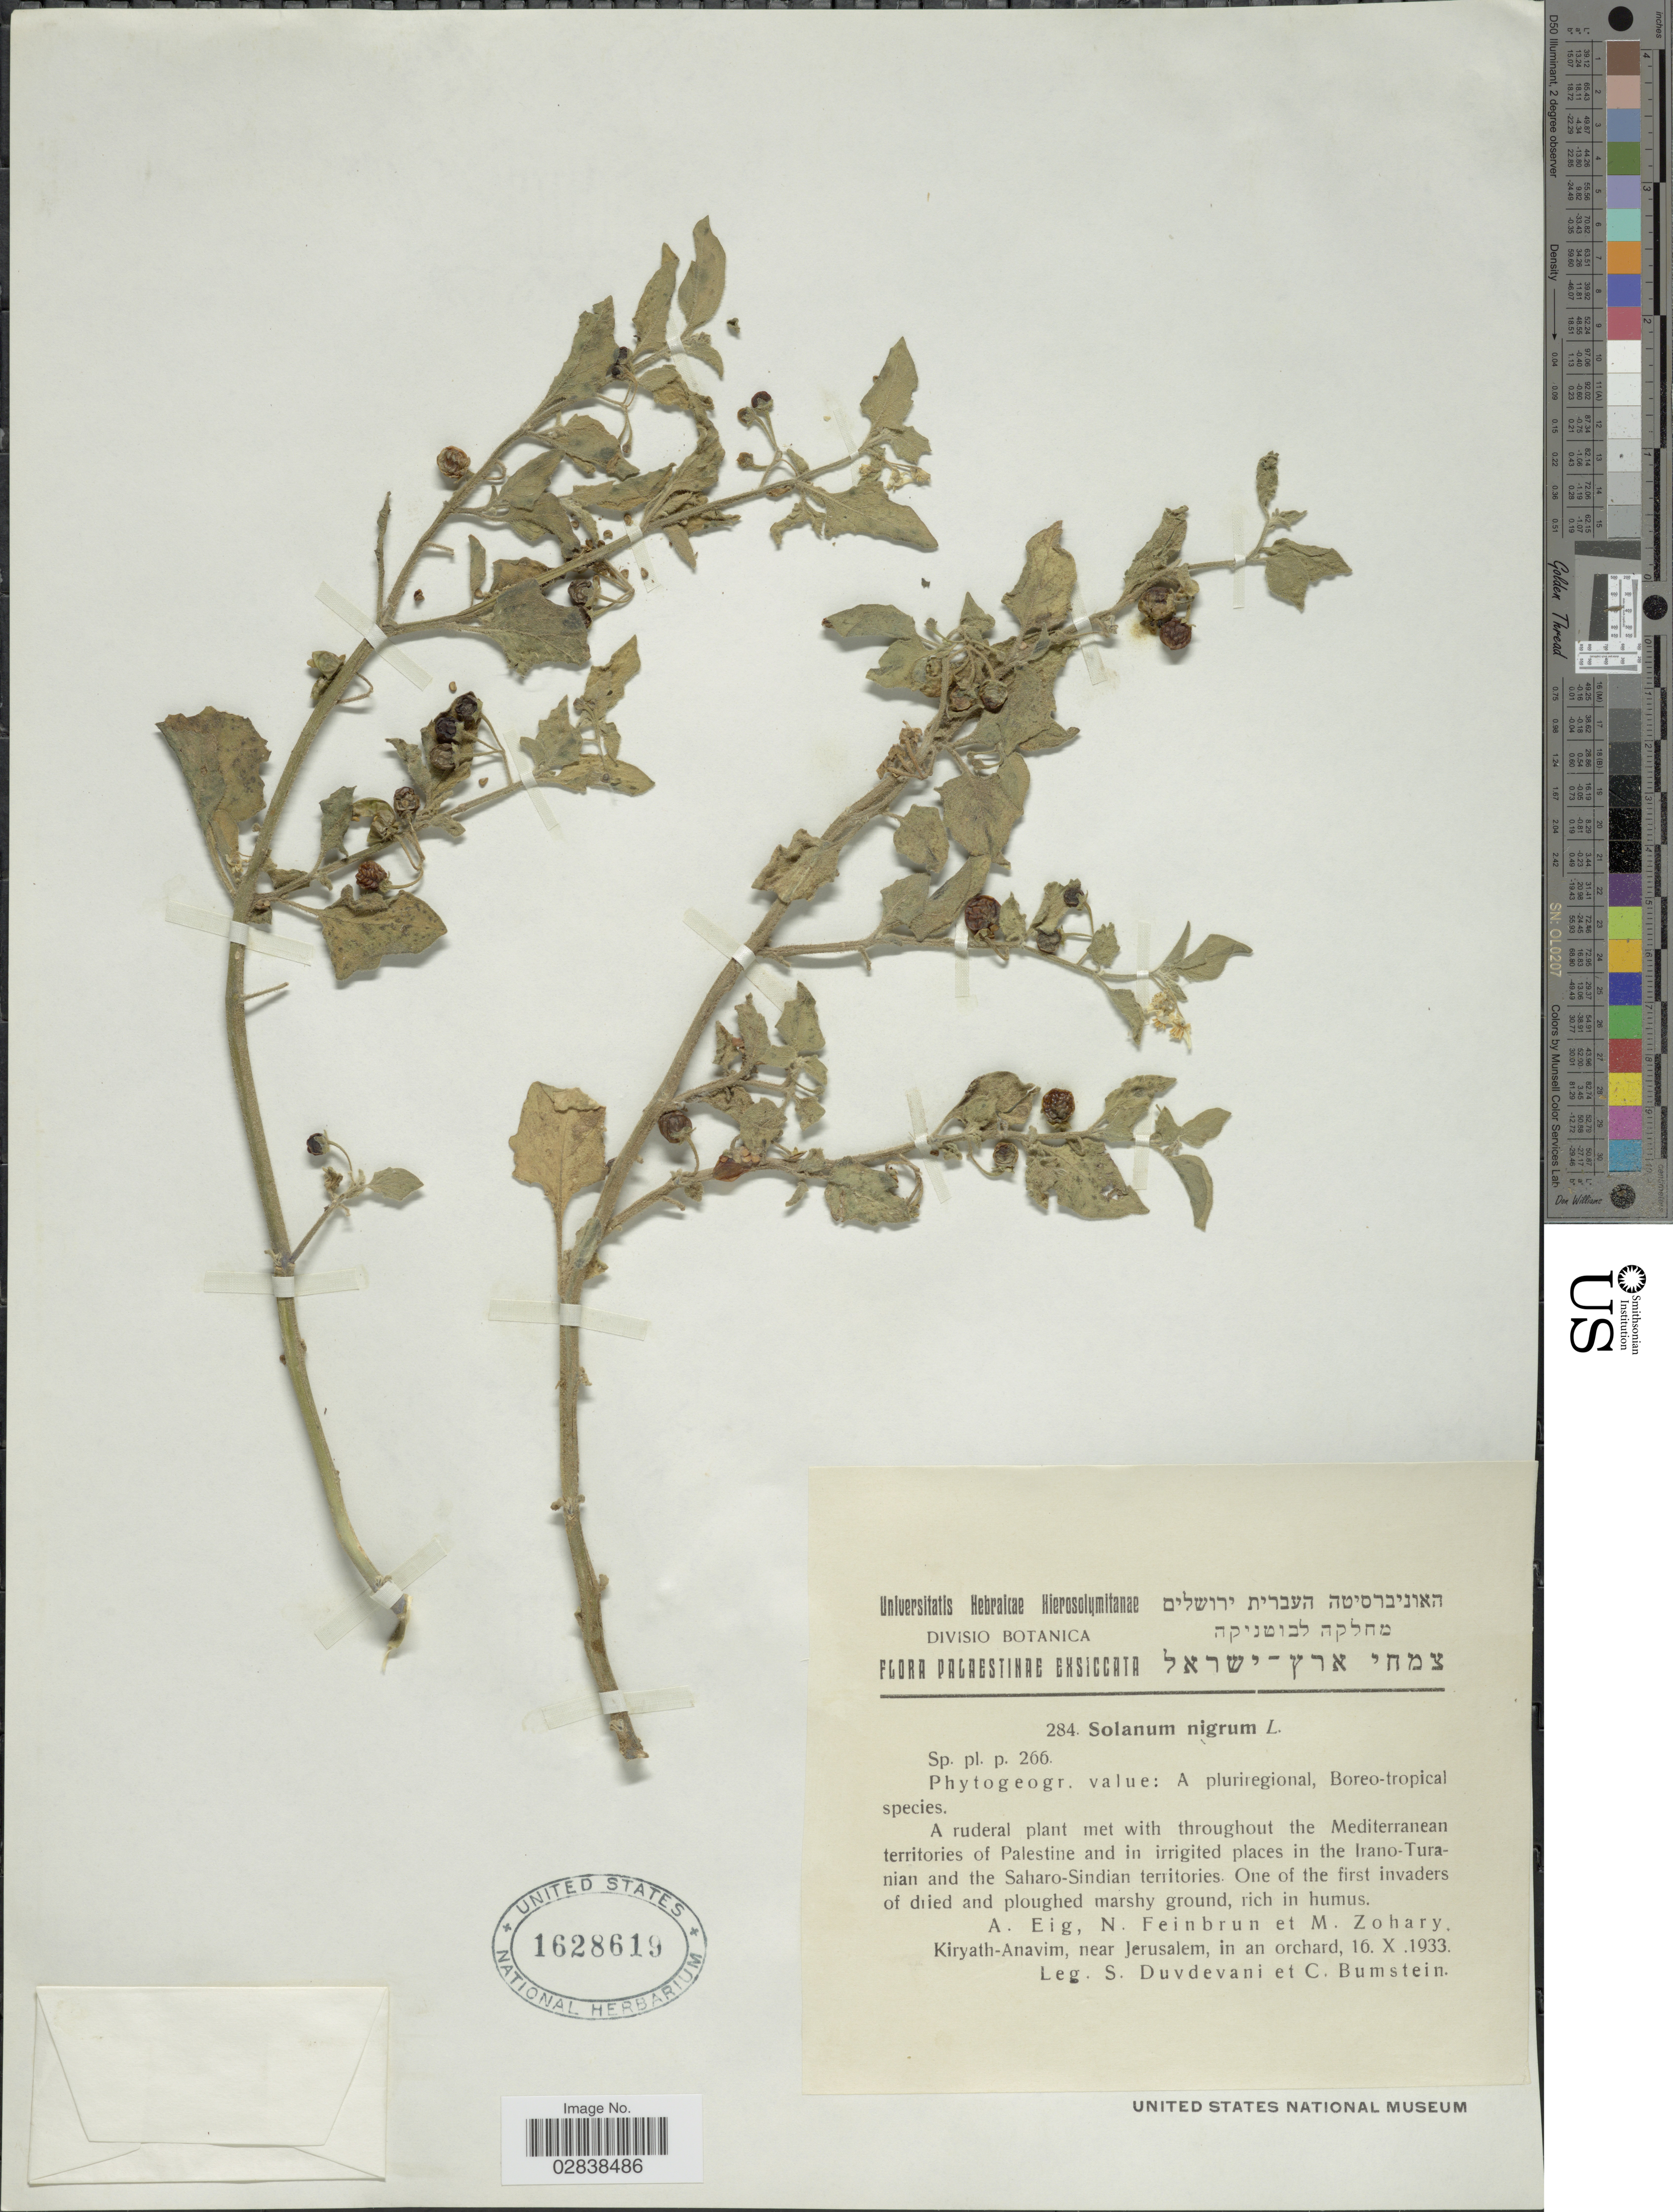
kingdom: Plantae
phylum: Tracheophyta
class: Magnoliopsida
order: Solanales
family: Solanaceae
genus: Solanum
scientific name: Solanum nigrum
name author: L.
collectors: S. Duvdevani & Bumstein, C.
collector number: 284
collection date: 1933-10-16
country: Israel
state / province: Jerusalem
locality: Kiryath-Anavim, near Jerusalem, in an orchard, Palaestinae.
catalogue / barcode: US 1628619